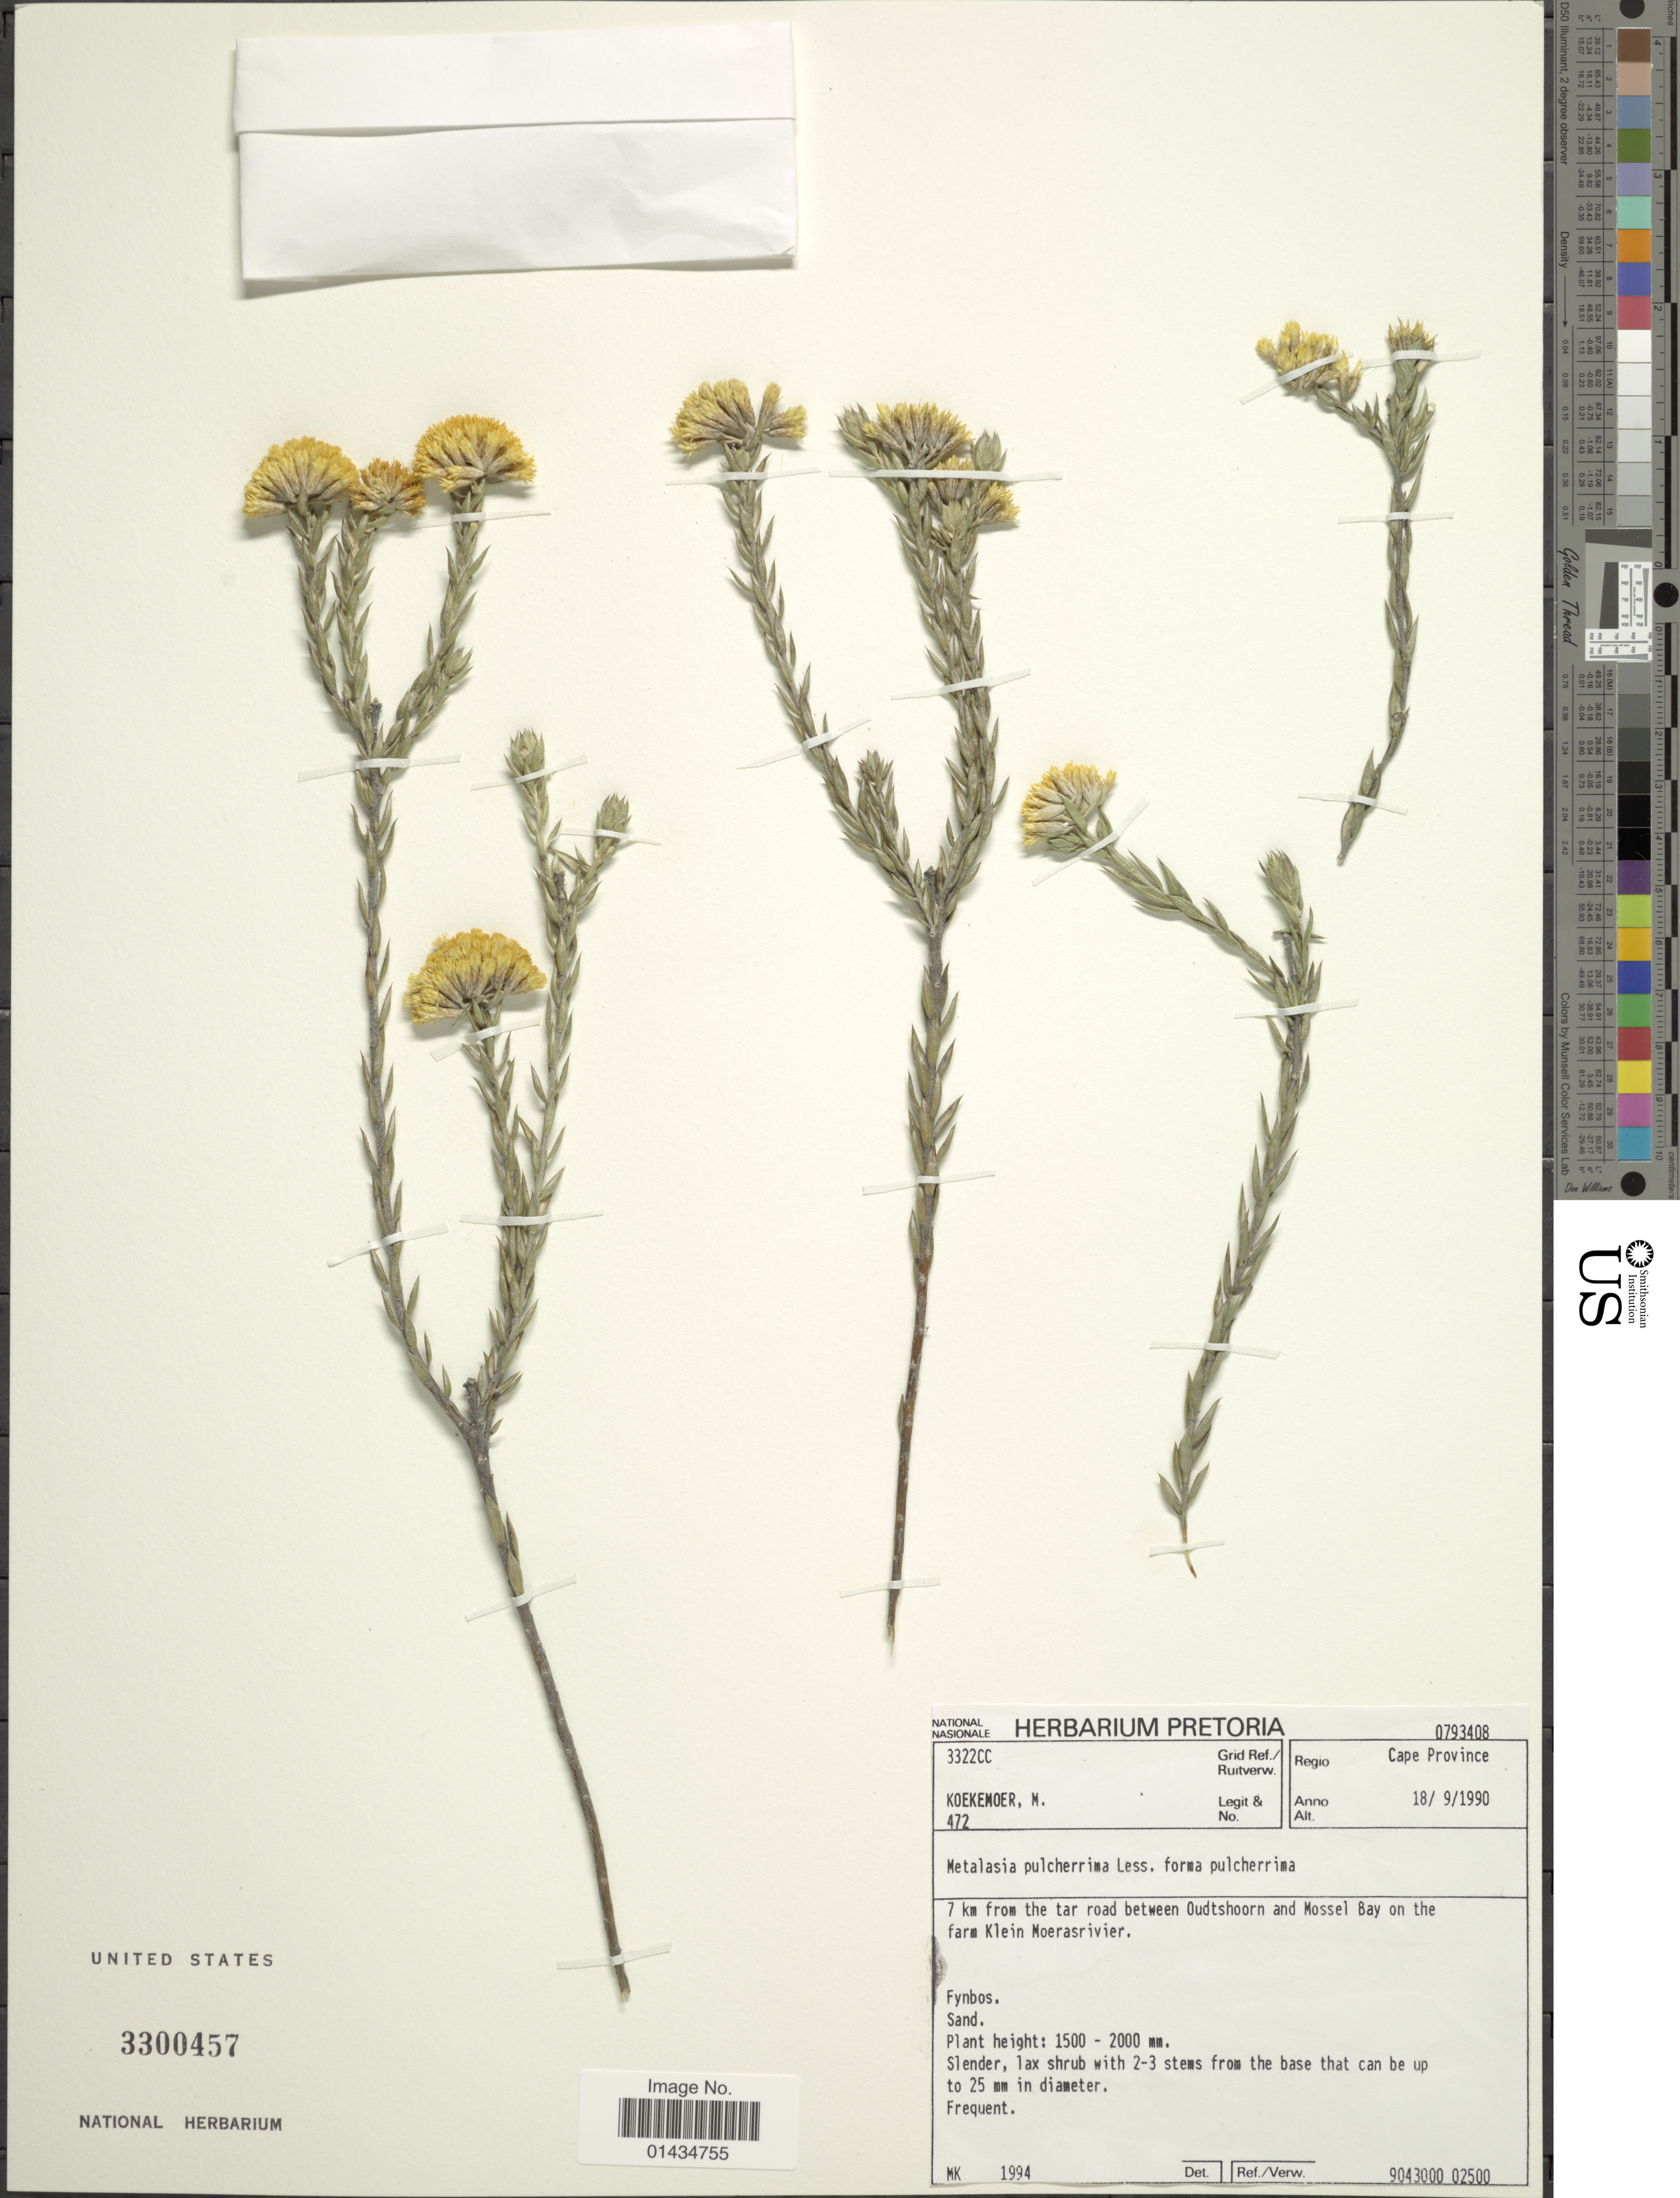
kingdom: Plantae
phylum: Tracheophyta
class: Magnoliopsida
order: Asterales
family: Asteraceae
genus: Metalasia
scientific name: Metalasia pulchella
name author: (Cass.) P.O. Karis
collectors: M. Koekemoer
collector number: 472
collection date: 1990-09-18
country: South Africa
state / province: Western Cape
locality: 7 km from the tar road between Oudtshoorn and Mossel Bay on the farm Klein Moerarivier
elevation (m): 1500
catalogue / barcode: US 3300457